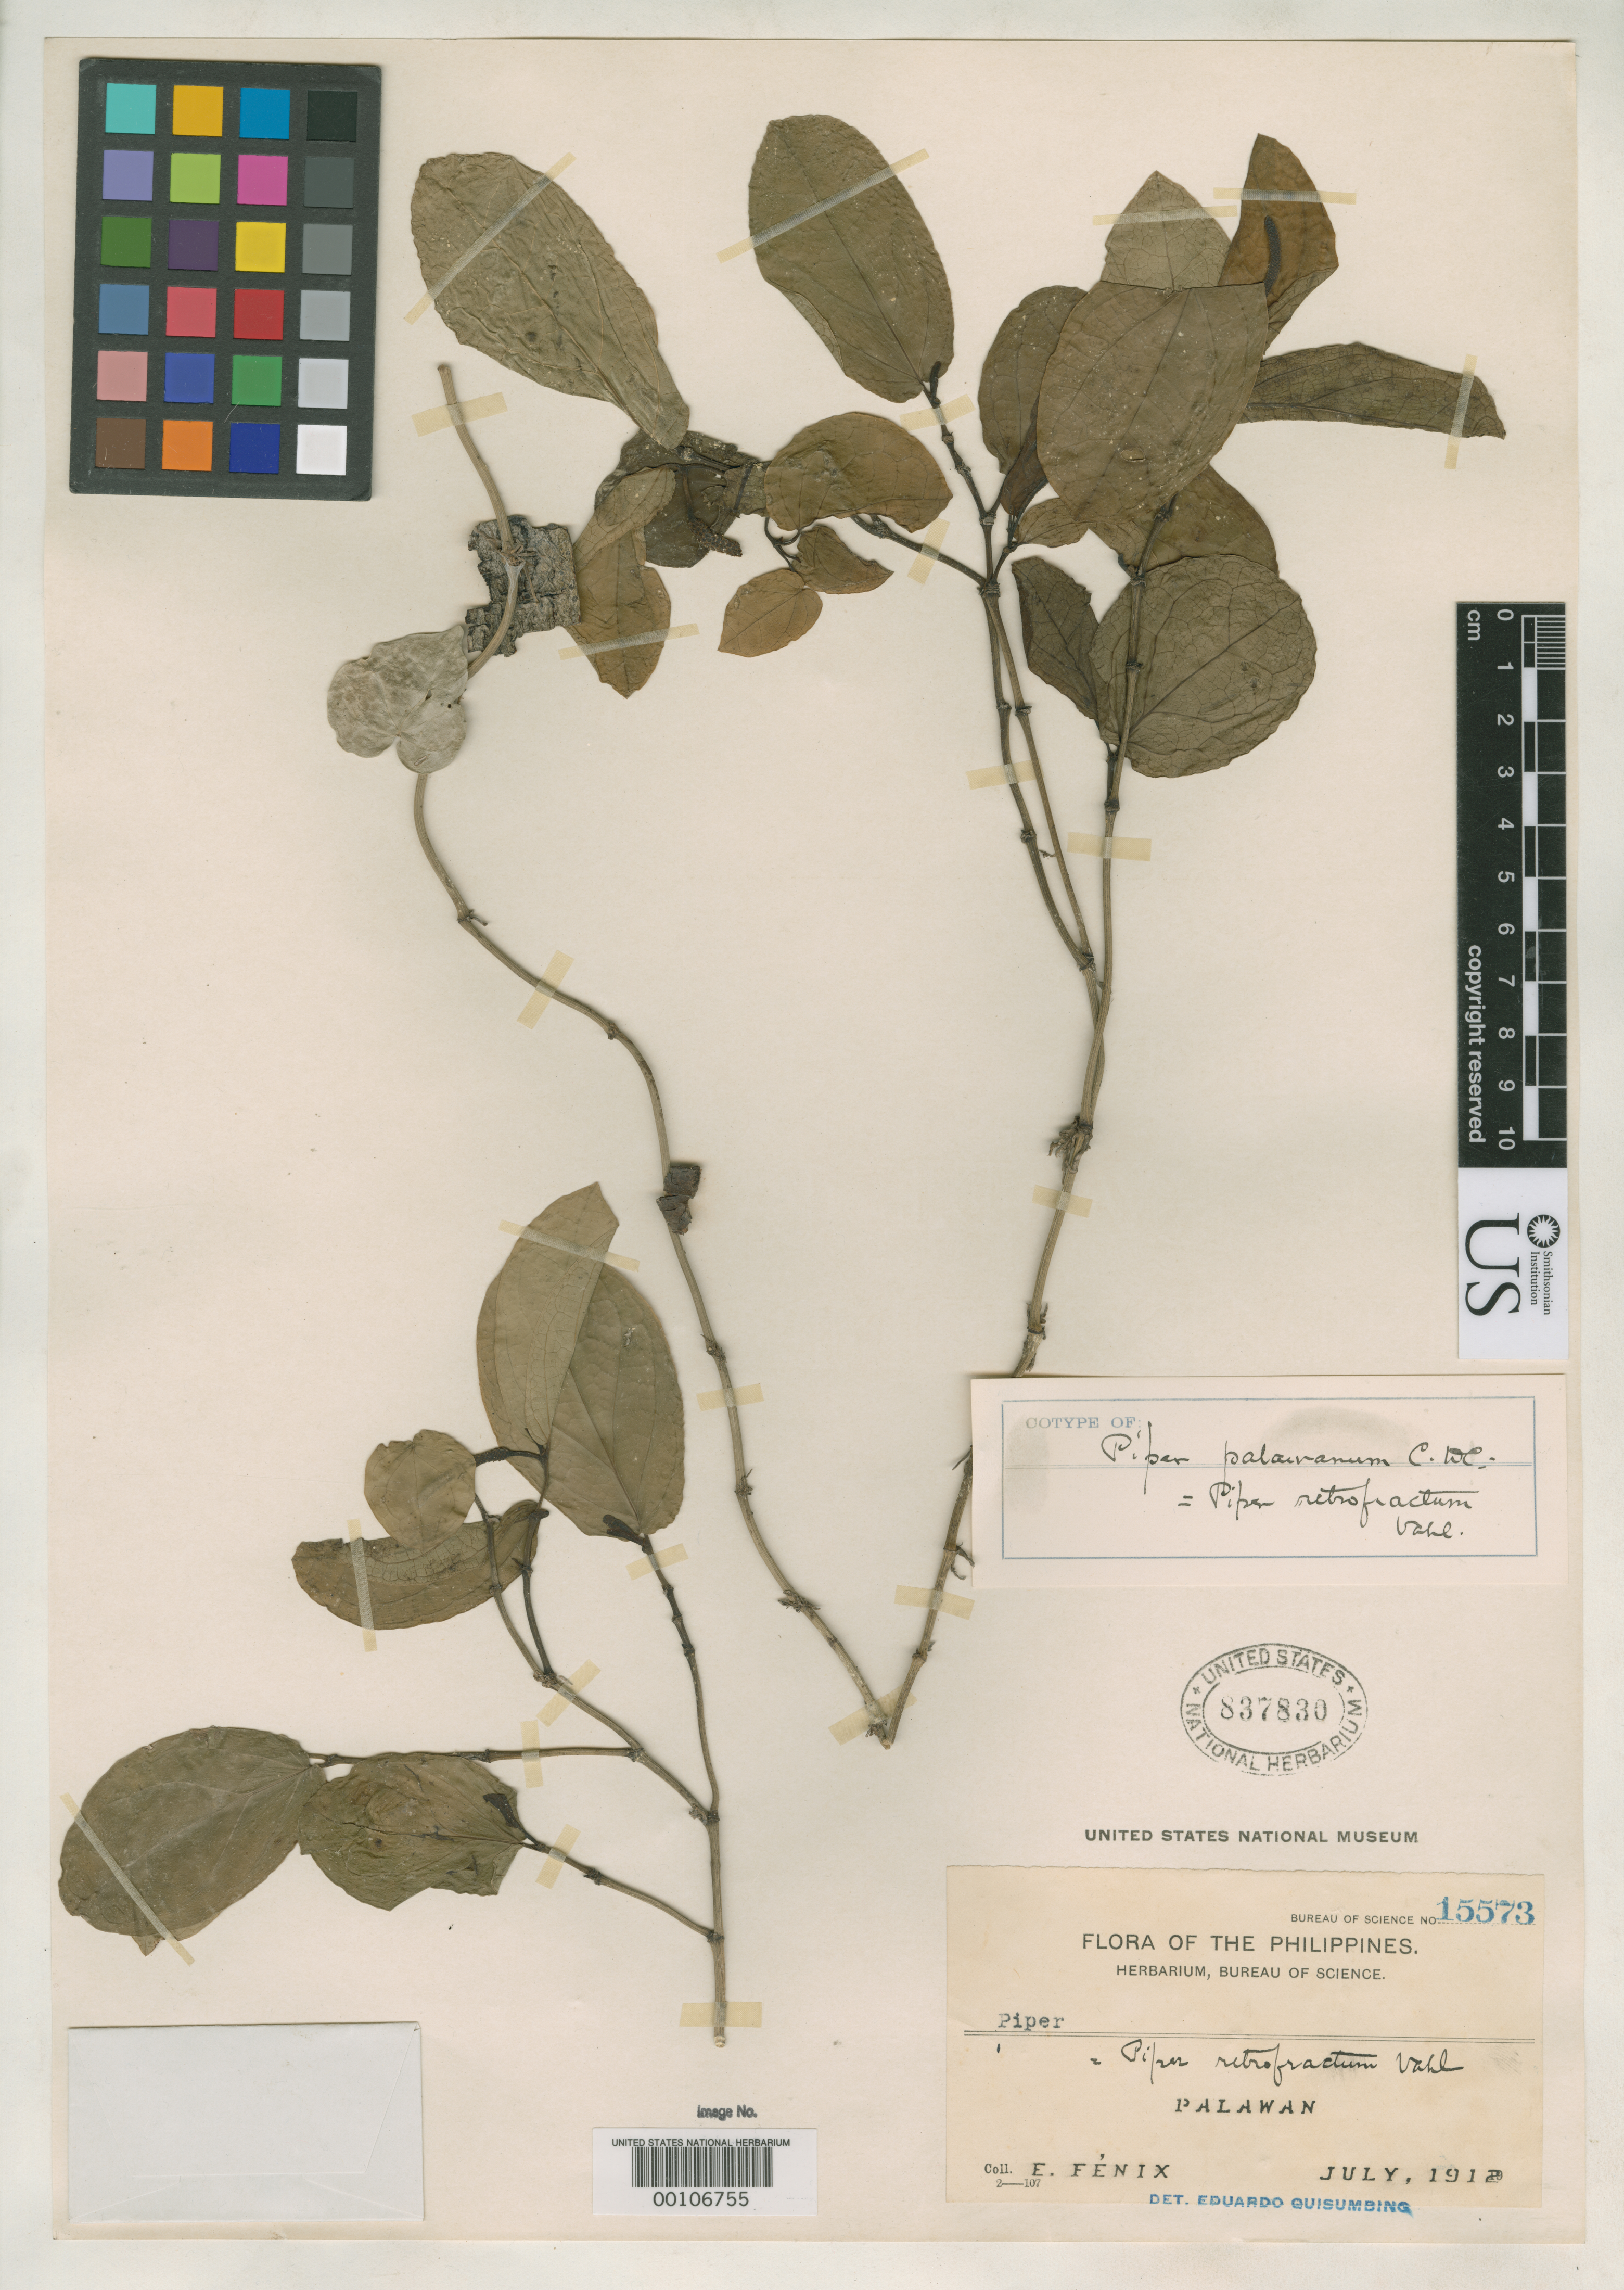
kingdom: Plantae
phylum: Tracheophyta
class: Magnoliopsida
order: Piperales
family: Piperaceae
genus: Piper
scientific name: Piper palawanum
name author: C. DC.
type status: Isotype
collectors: E. Fénix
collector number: Bur. Sci. 15573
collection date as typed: Jul 1912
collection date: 1912-07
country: Philippines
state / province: Mimaropa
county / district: Palawan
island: Palawan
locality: Babuyan.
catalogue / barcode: US 837830